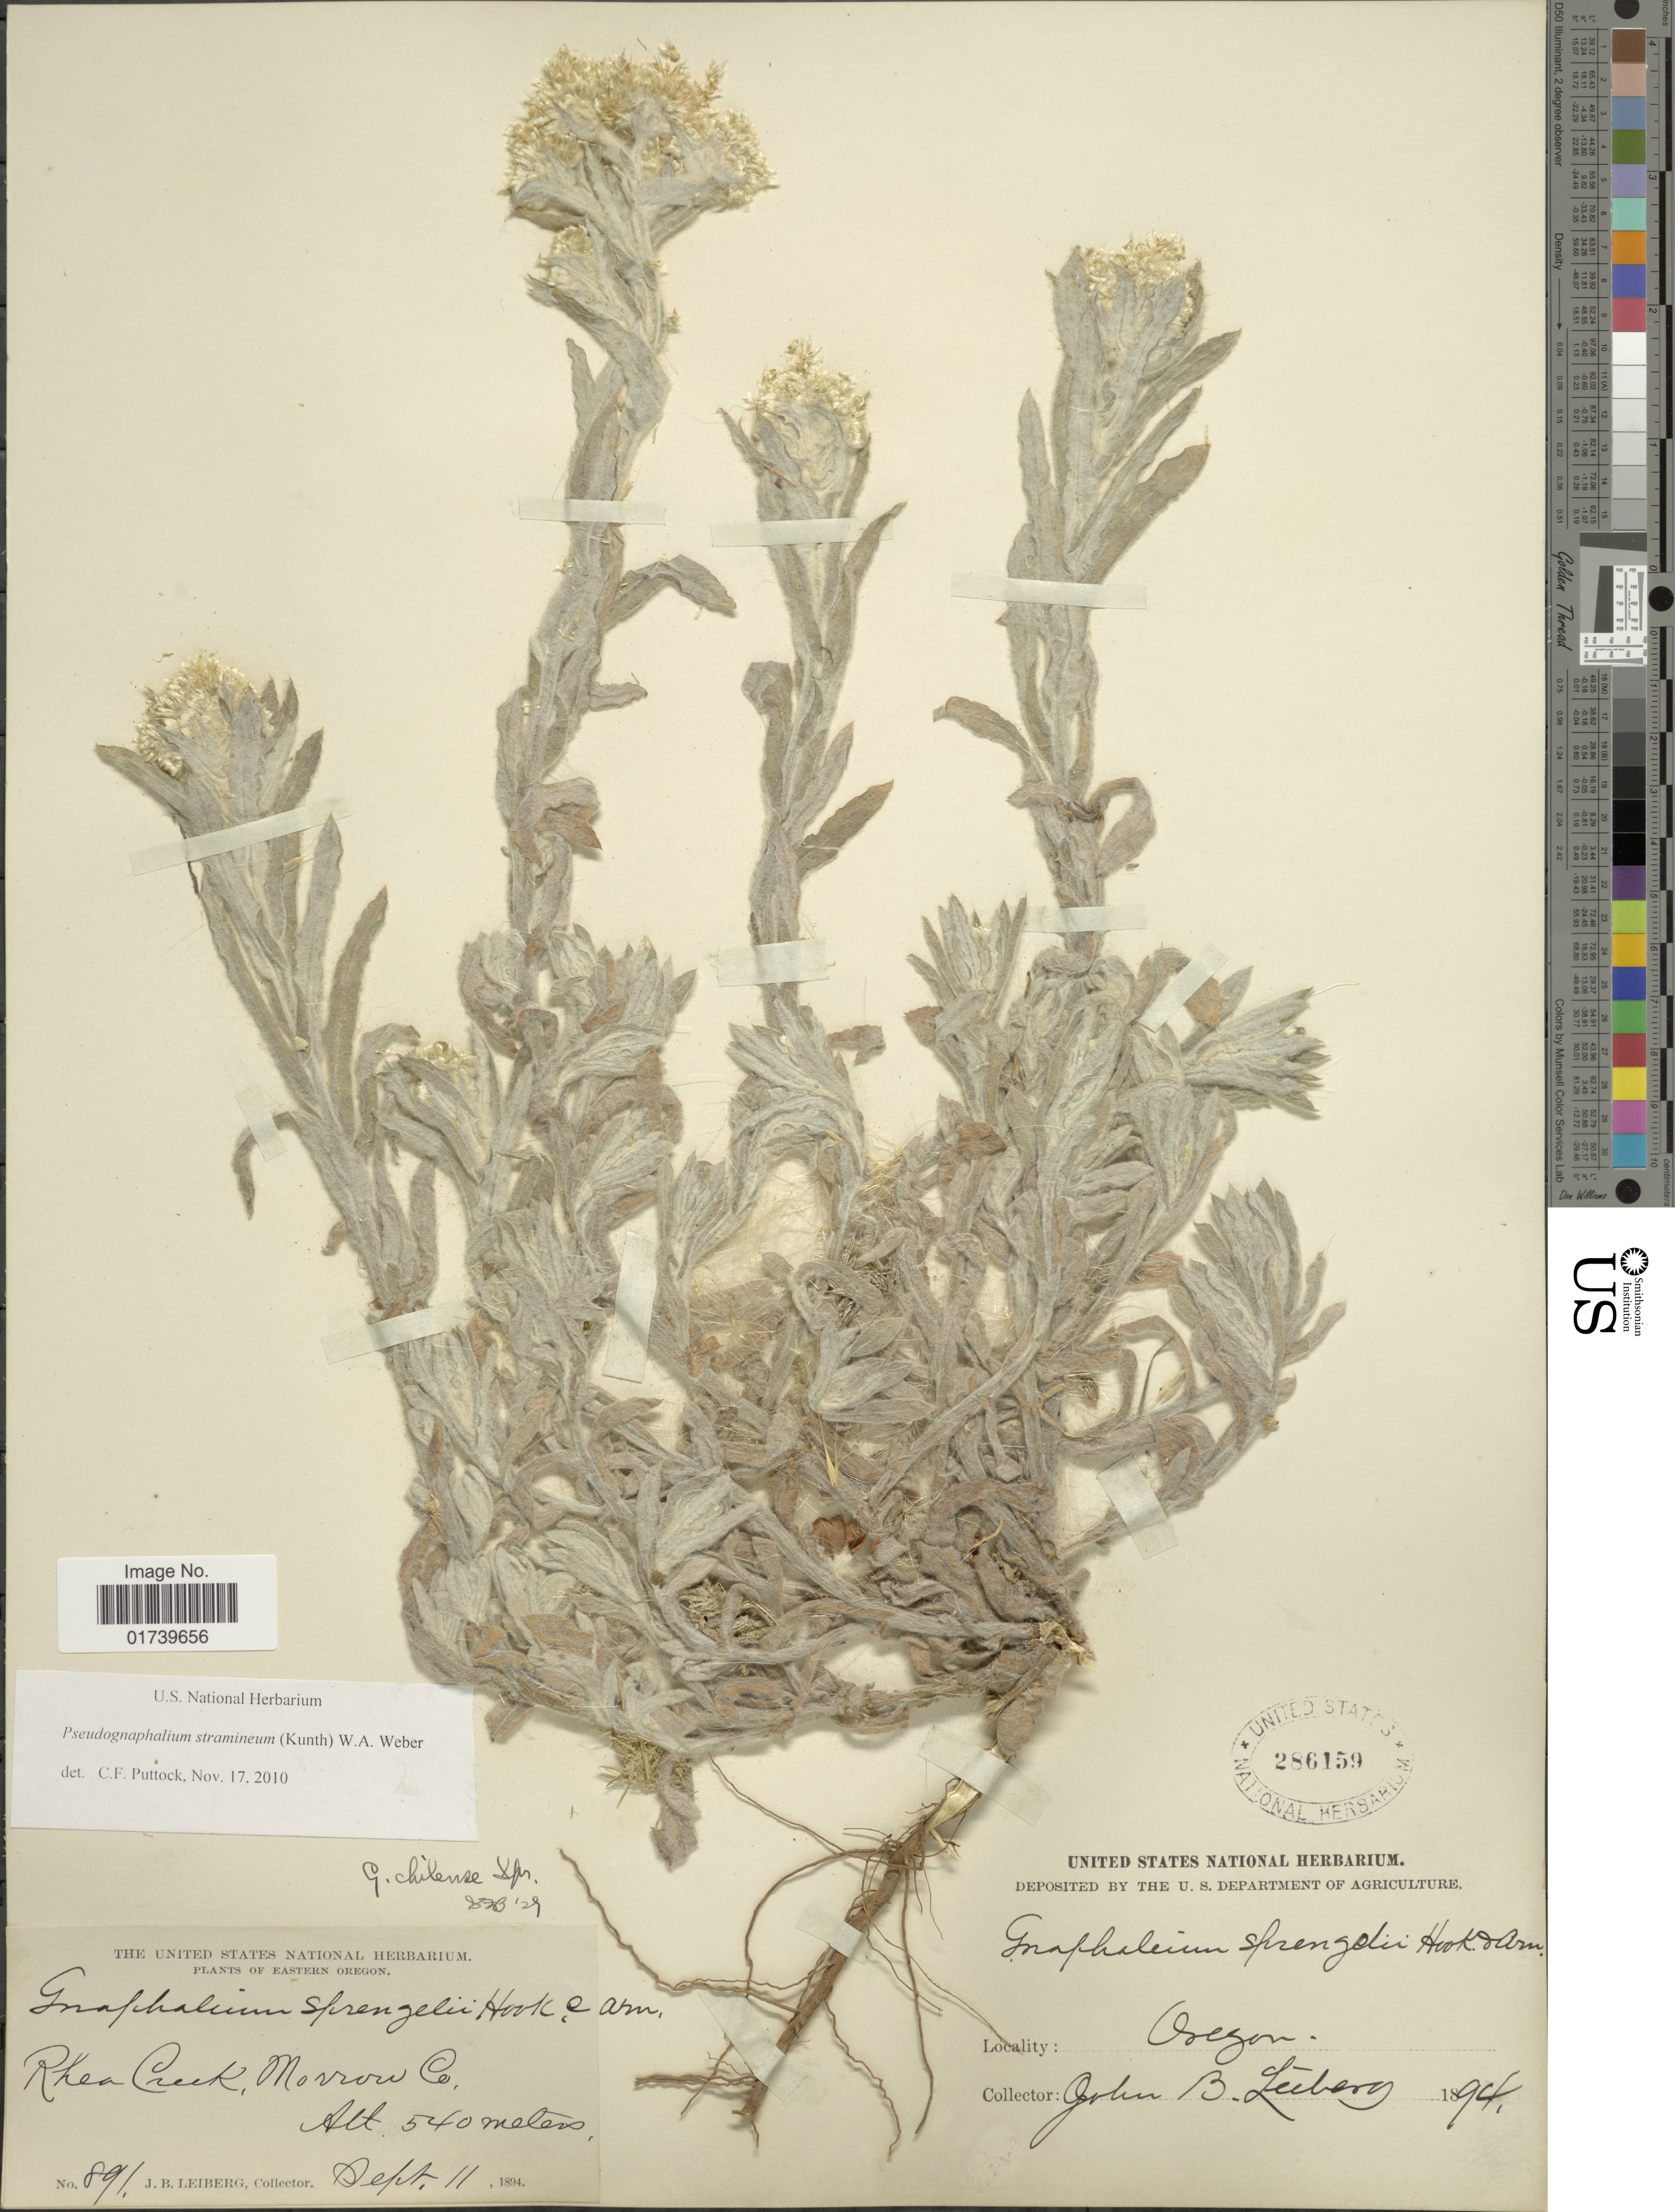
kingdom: Plantae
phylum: Tracheophyta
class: Magnoliopsida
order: Asterales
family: Asteraceae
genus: Pseudognaphalium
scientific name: Pseudognaphalium stramineum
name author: (Kunth) Anderb.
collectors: J. B. Leiberg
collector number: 891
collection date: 1894-09-11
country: United States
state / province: Oregon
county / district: Morrow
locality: Eastern Oregon, Rhea Creek, Morrow Co.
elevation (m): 540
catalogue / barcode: US 286159